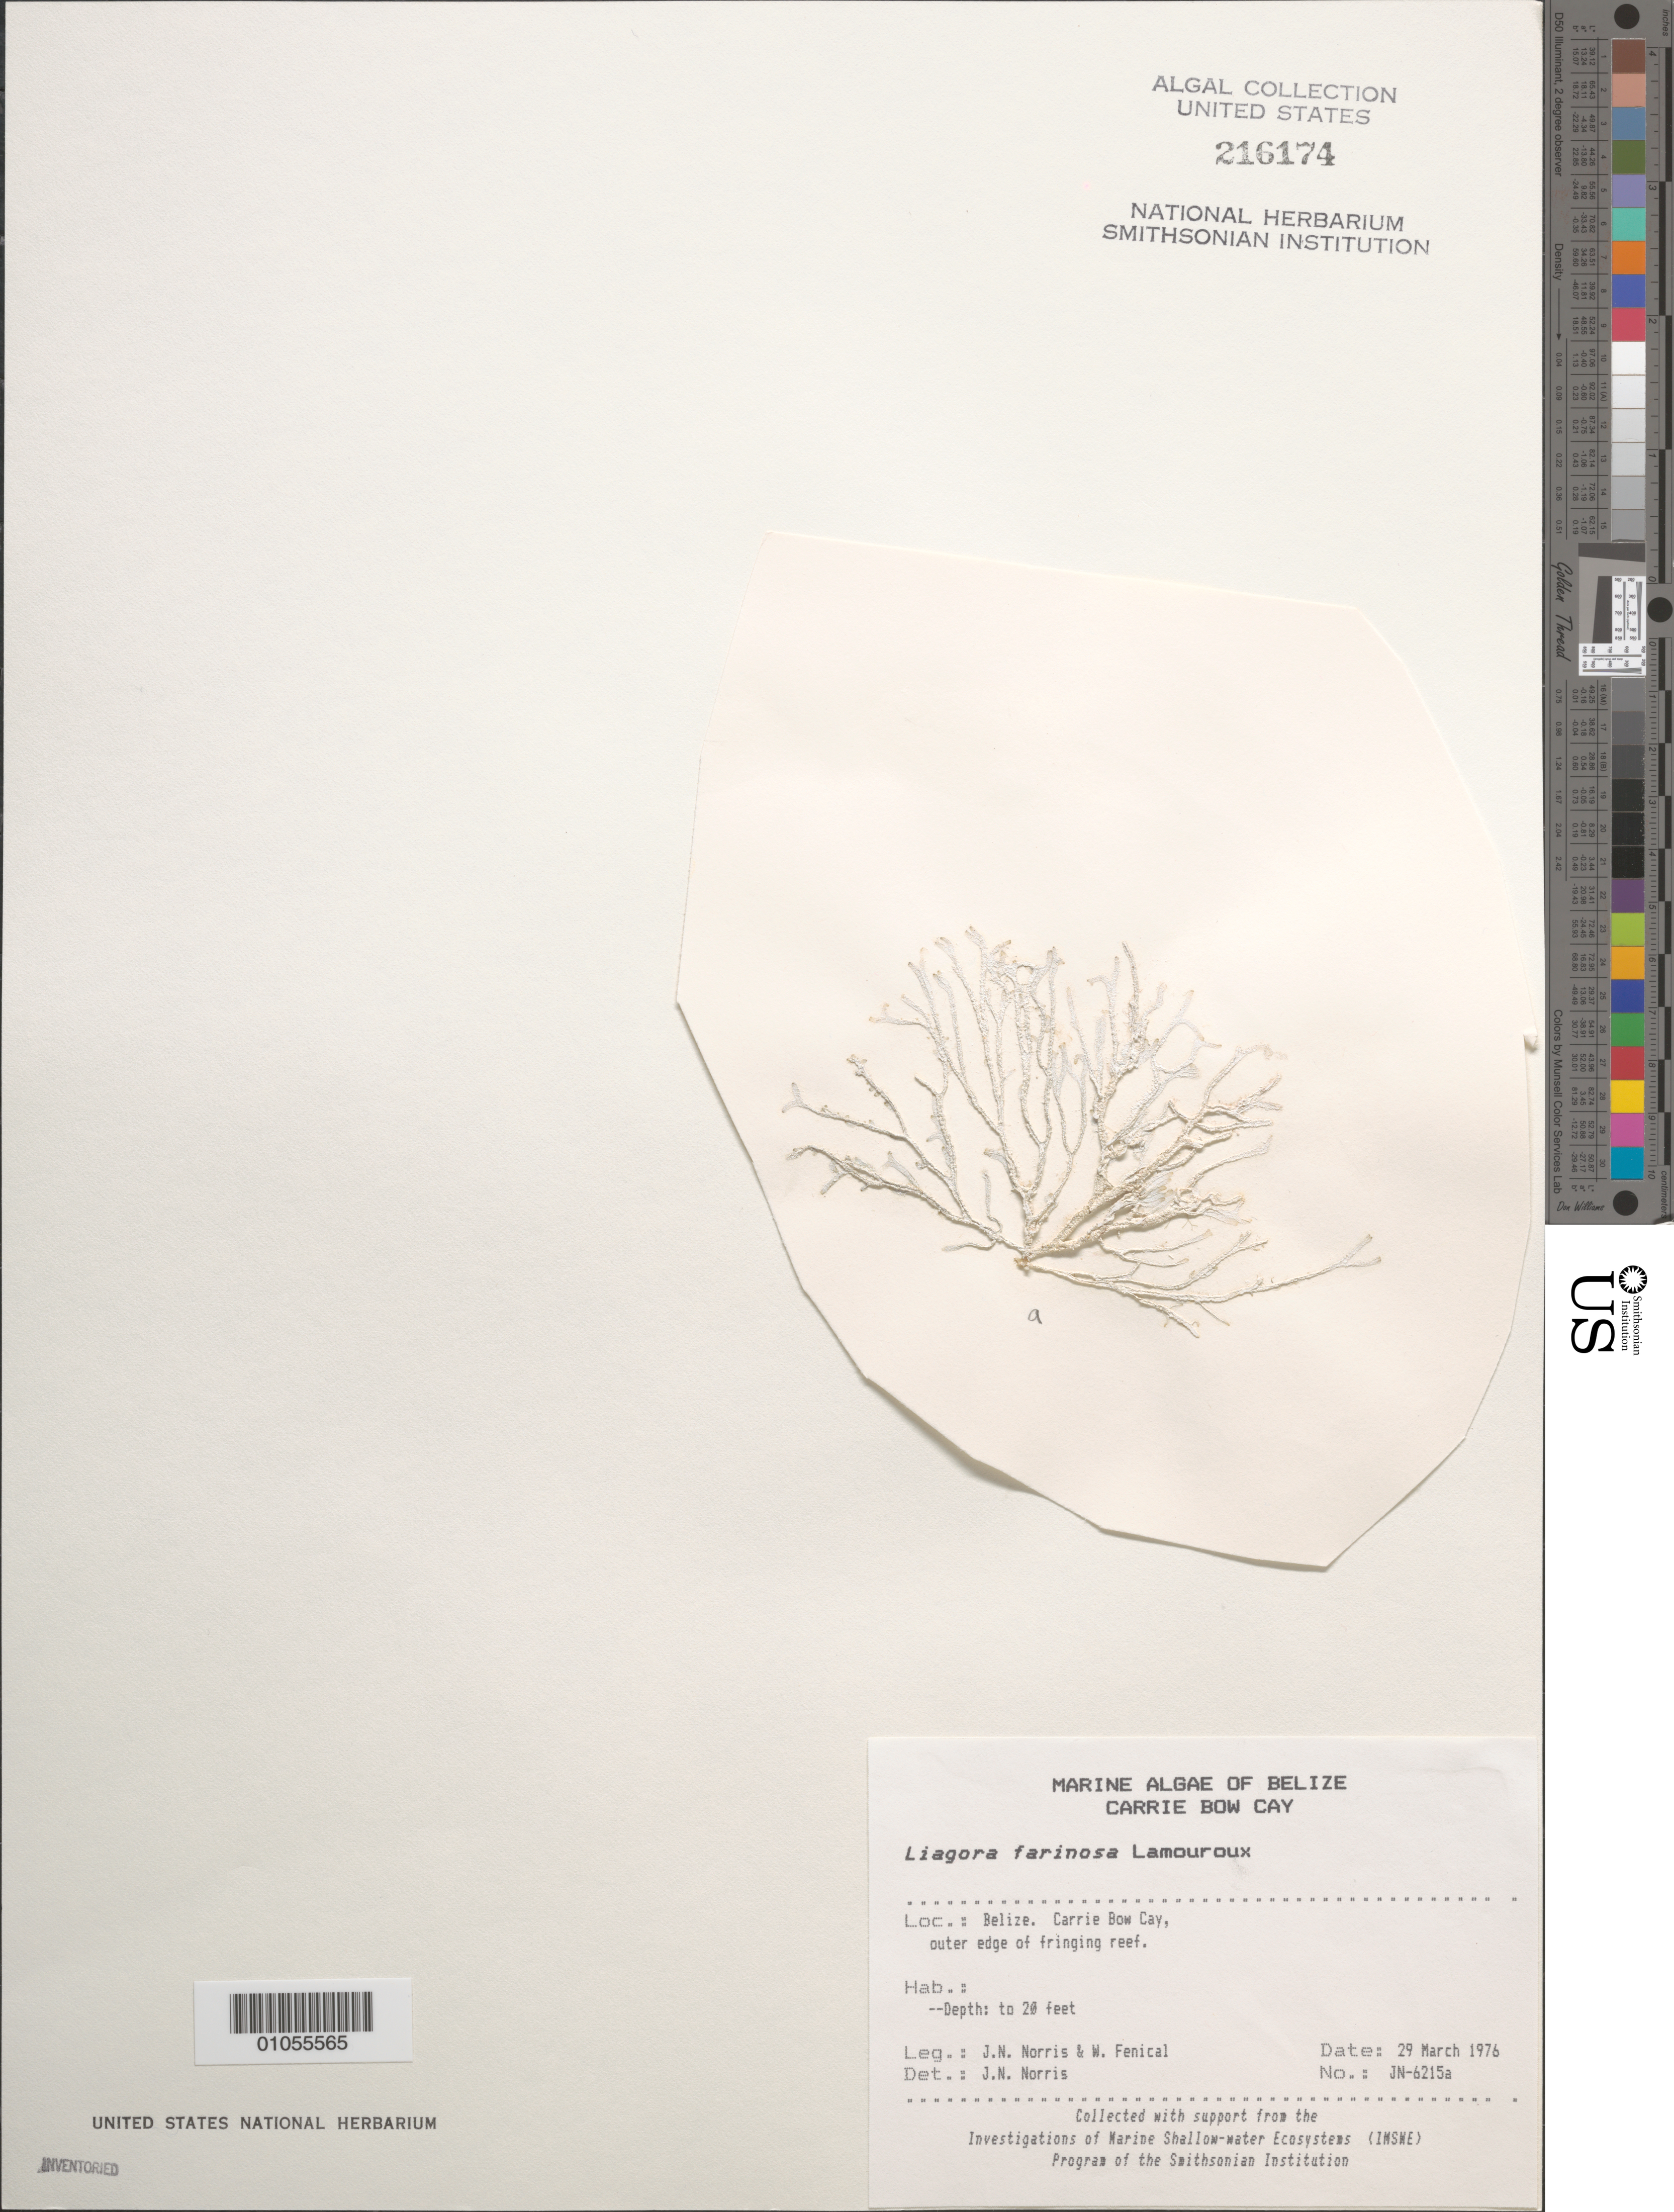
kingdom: Plantae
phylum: Rhodophyta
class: Florideophyceae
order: Nemaliales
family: Liagoraceae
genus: Liagora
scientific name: Liagora farinosa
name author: J.V.Lamouroux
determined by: Norris, James N.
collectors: J. N. Norris & W. Fenical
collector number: JN-6215A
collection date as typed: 29 Mar 1976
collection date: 1976-03-29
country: Belize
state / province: Stann Creek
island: Carrie Bow Cay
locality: Outer edge of fringing reef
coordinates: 16 48'N, 88 05'W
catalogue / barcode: US 216174